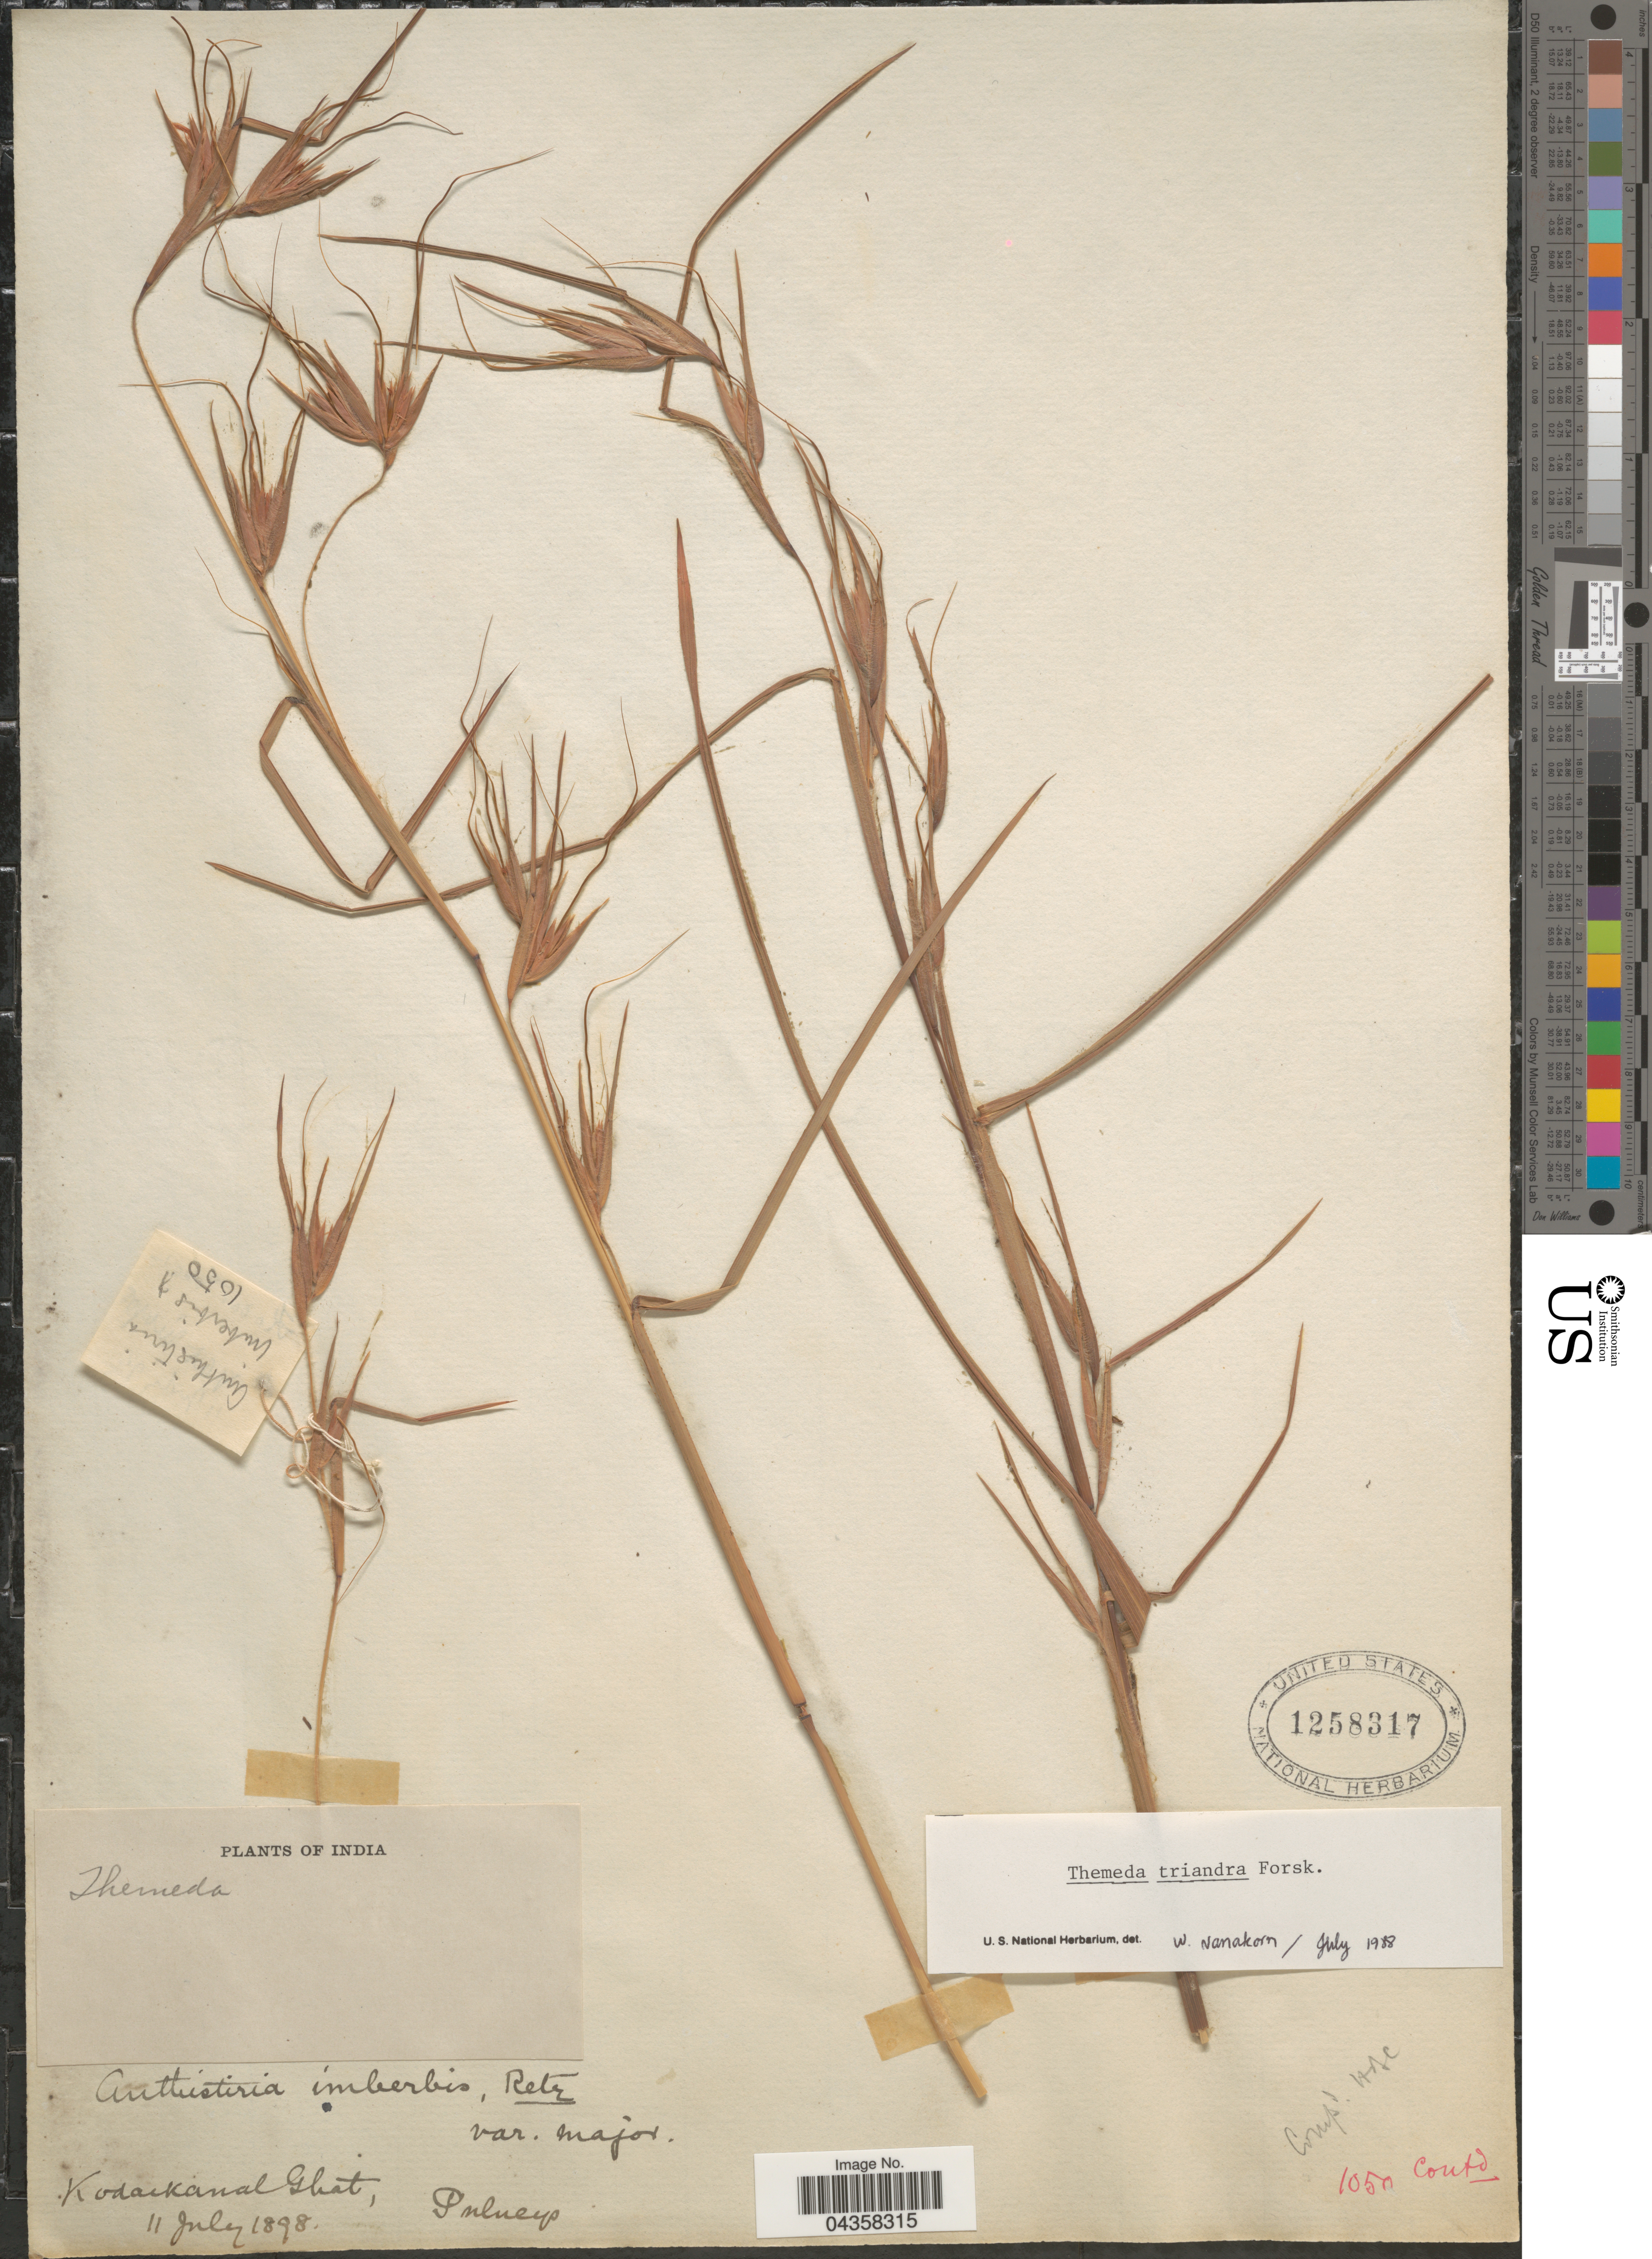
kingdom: Plantae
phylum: Tracheophyta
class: Liliopsida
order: Poales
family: Poaceae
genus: Themeda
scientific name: Themeda triandra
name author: Forssk.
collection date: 1898-07-11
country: India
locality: Kodaikanal Ghat, Pulneys.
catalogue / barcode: US 1258317